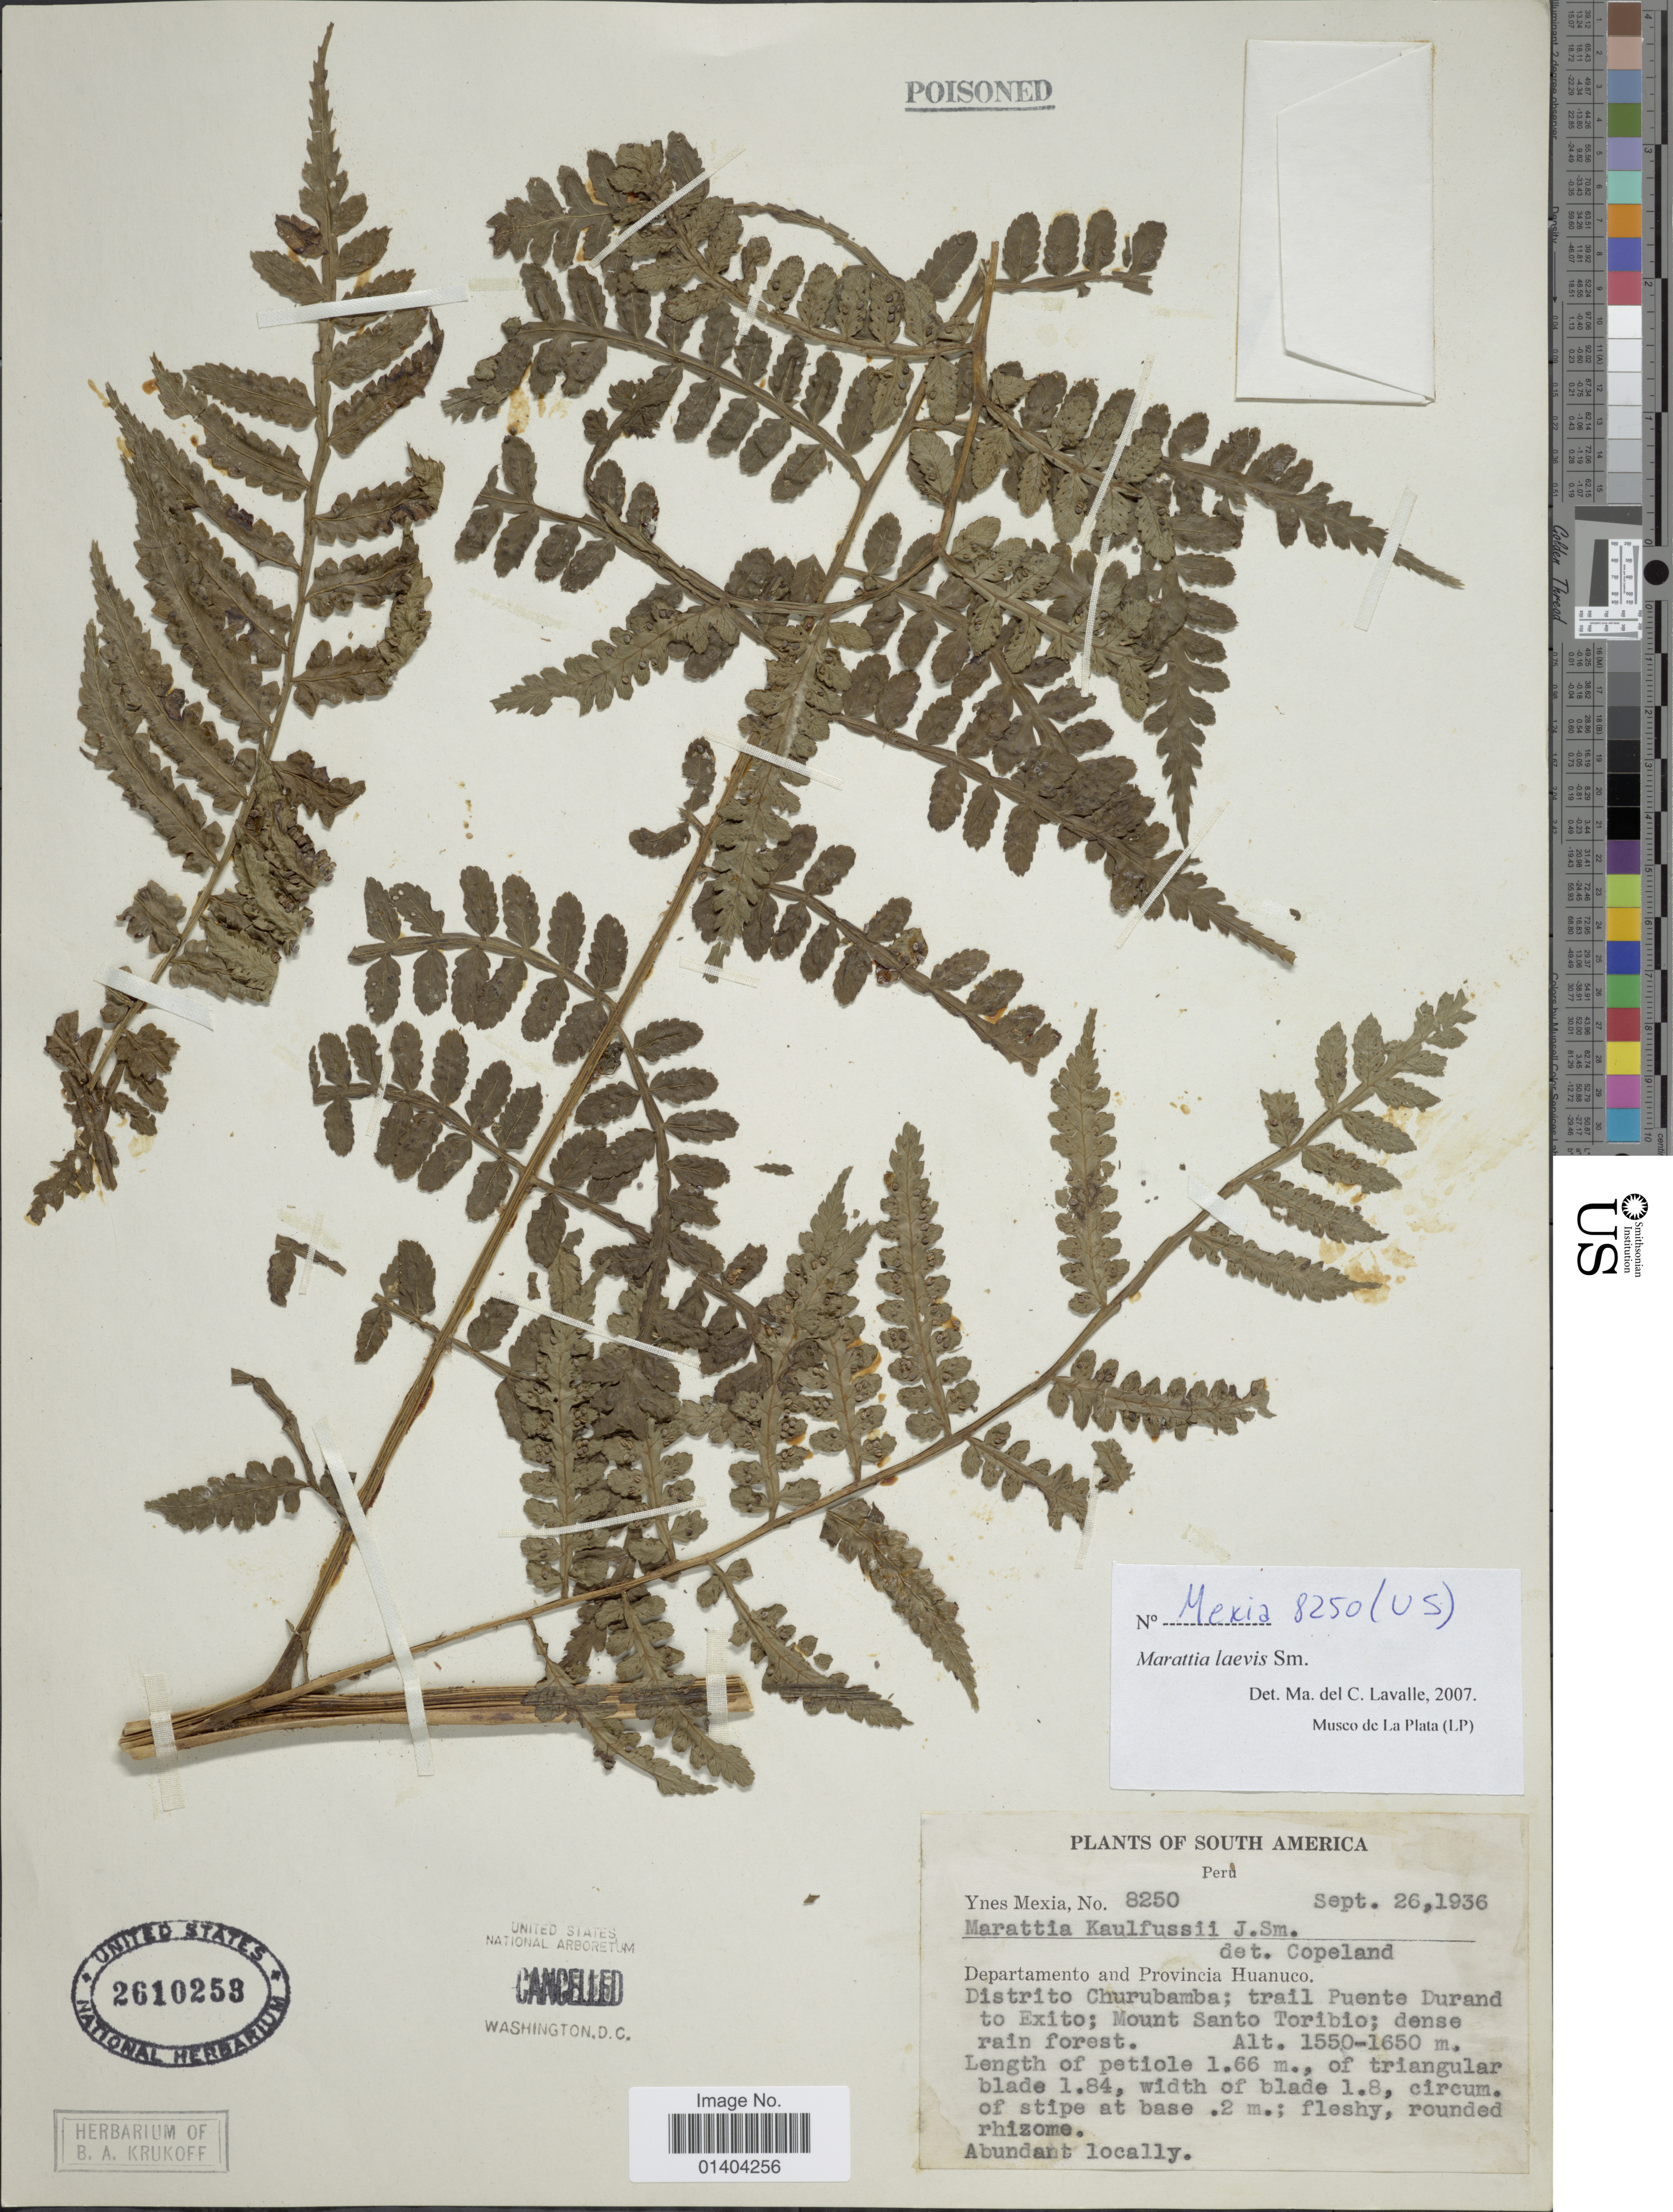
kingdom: Plantae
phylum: Tracheophyta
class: Polypodiopsida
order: Marattiales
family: Marattiaceae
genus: Marattia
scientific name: Marattia laevis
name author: Sm.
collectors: Y. Mexia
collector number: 8250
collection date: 1936-09-26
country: Peru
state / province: Huánuco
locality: Departmento and provincia Huanuco distrito Churubamba trail Puente Durand to Excito Mount Santo Toribio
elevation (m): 1550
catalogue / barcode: US 2610253